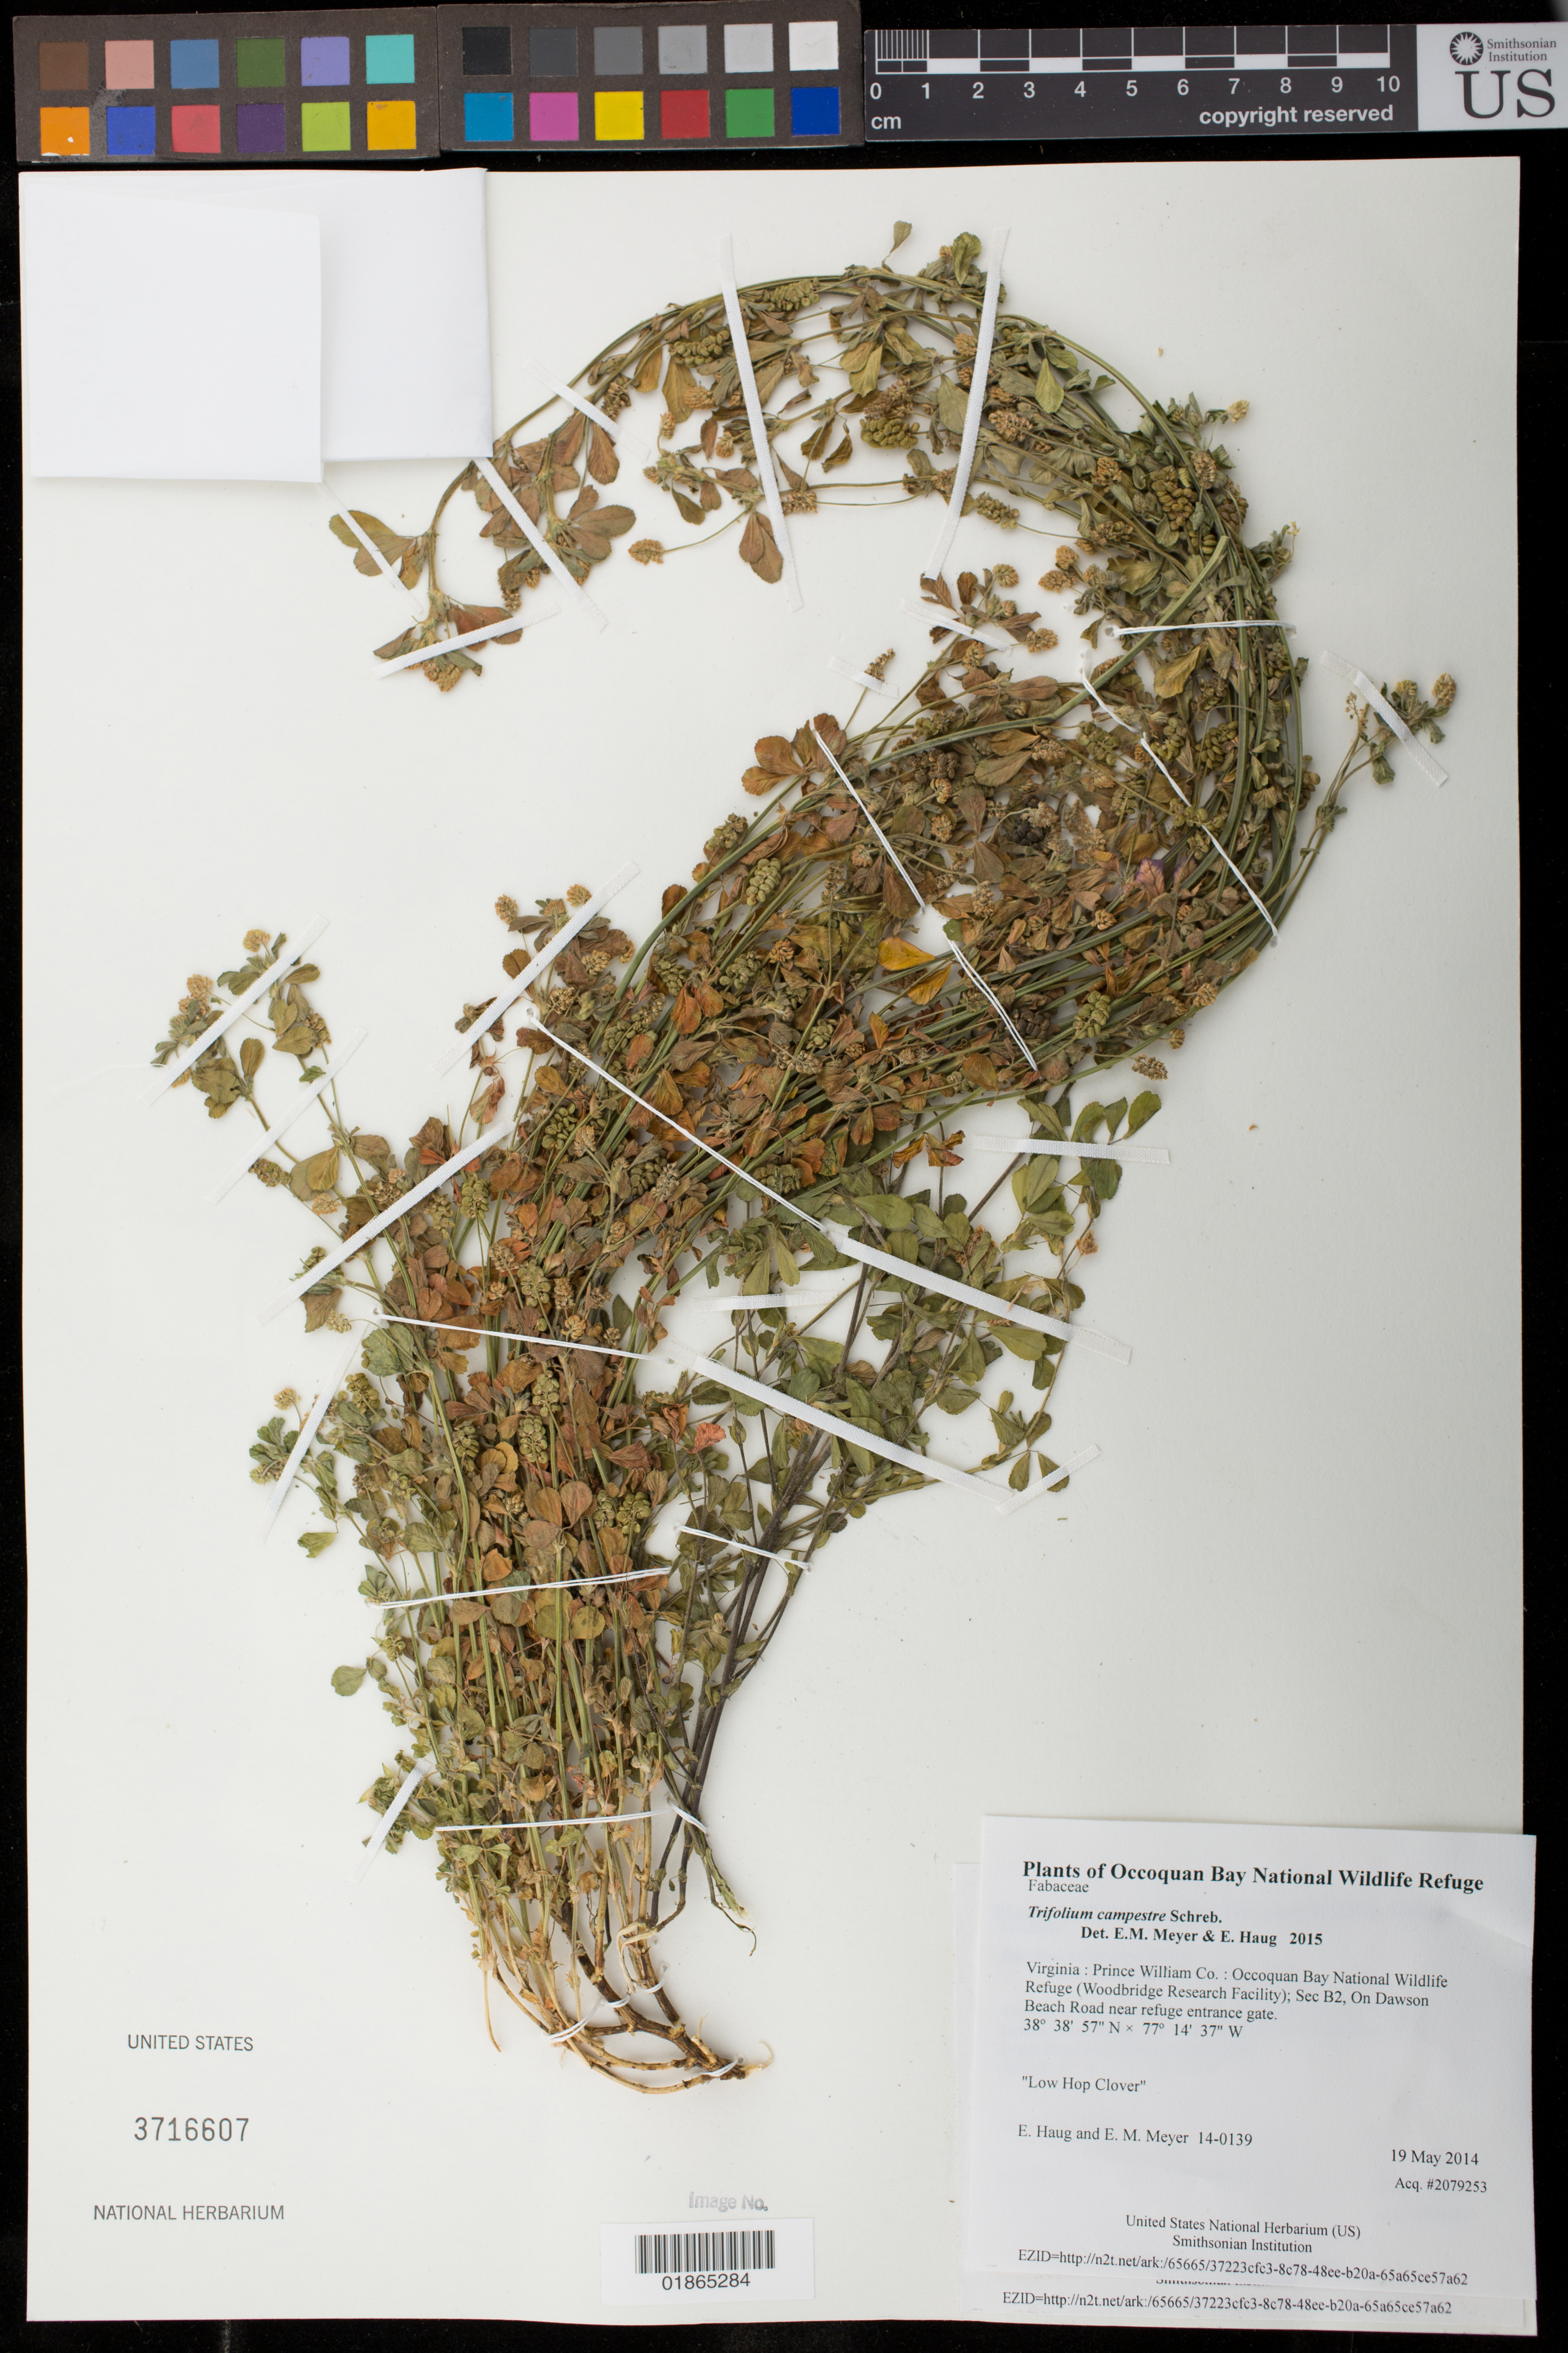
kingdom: Plantae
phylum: Tracheophyta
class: Magnoliopsida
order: Fabales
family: Fabaceae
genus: Trifolium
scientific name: Trifolium campestre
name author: Schreb.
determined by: Meyer, E. M.; Haug, E.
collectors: E. Haug & E. M. Meyer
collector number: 14-0139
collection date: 2014-05-19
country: United States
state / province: Virginia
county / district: Prince William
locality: Occoquan Bay National Wildlife Refuge (Woodbridge Research Facility); Sec B2, On Dawson Beach Road near refuge entrance gate.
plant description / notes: Low Hop Clover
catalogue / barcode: US 3716607